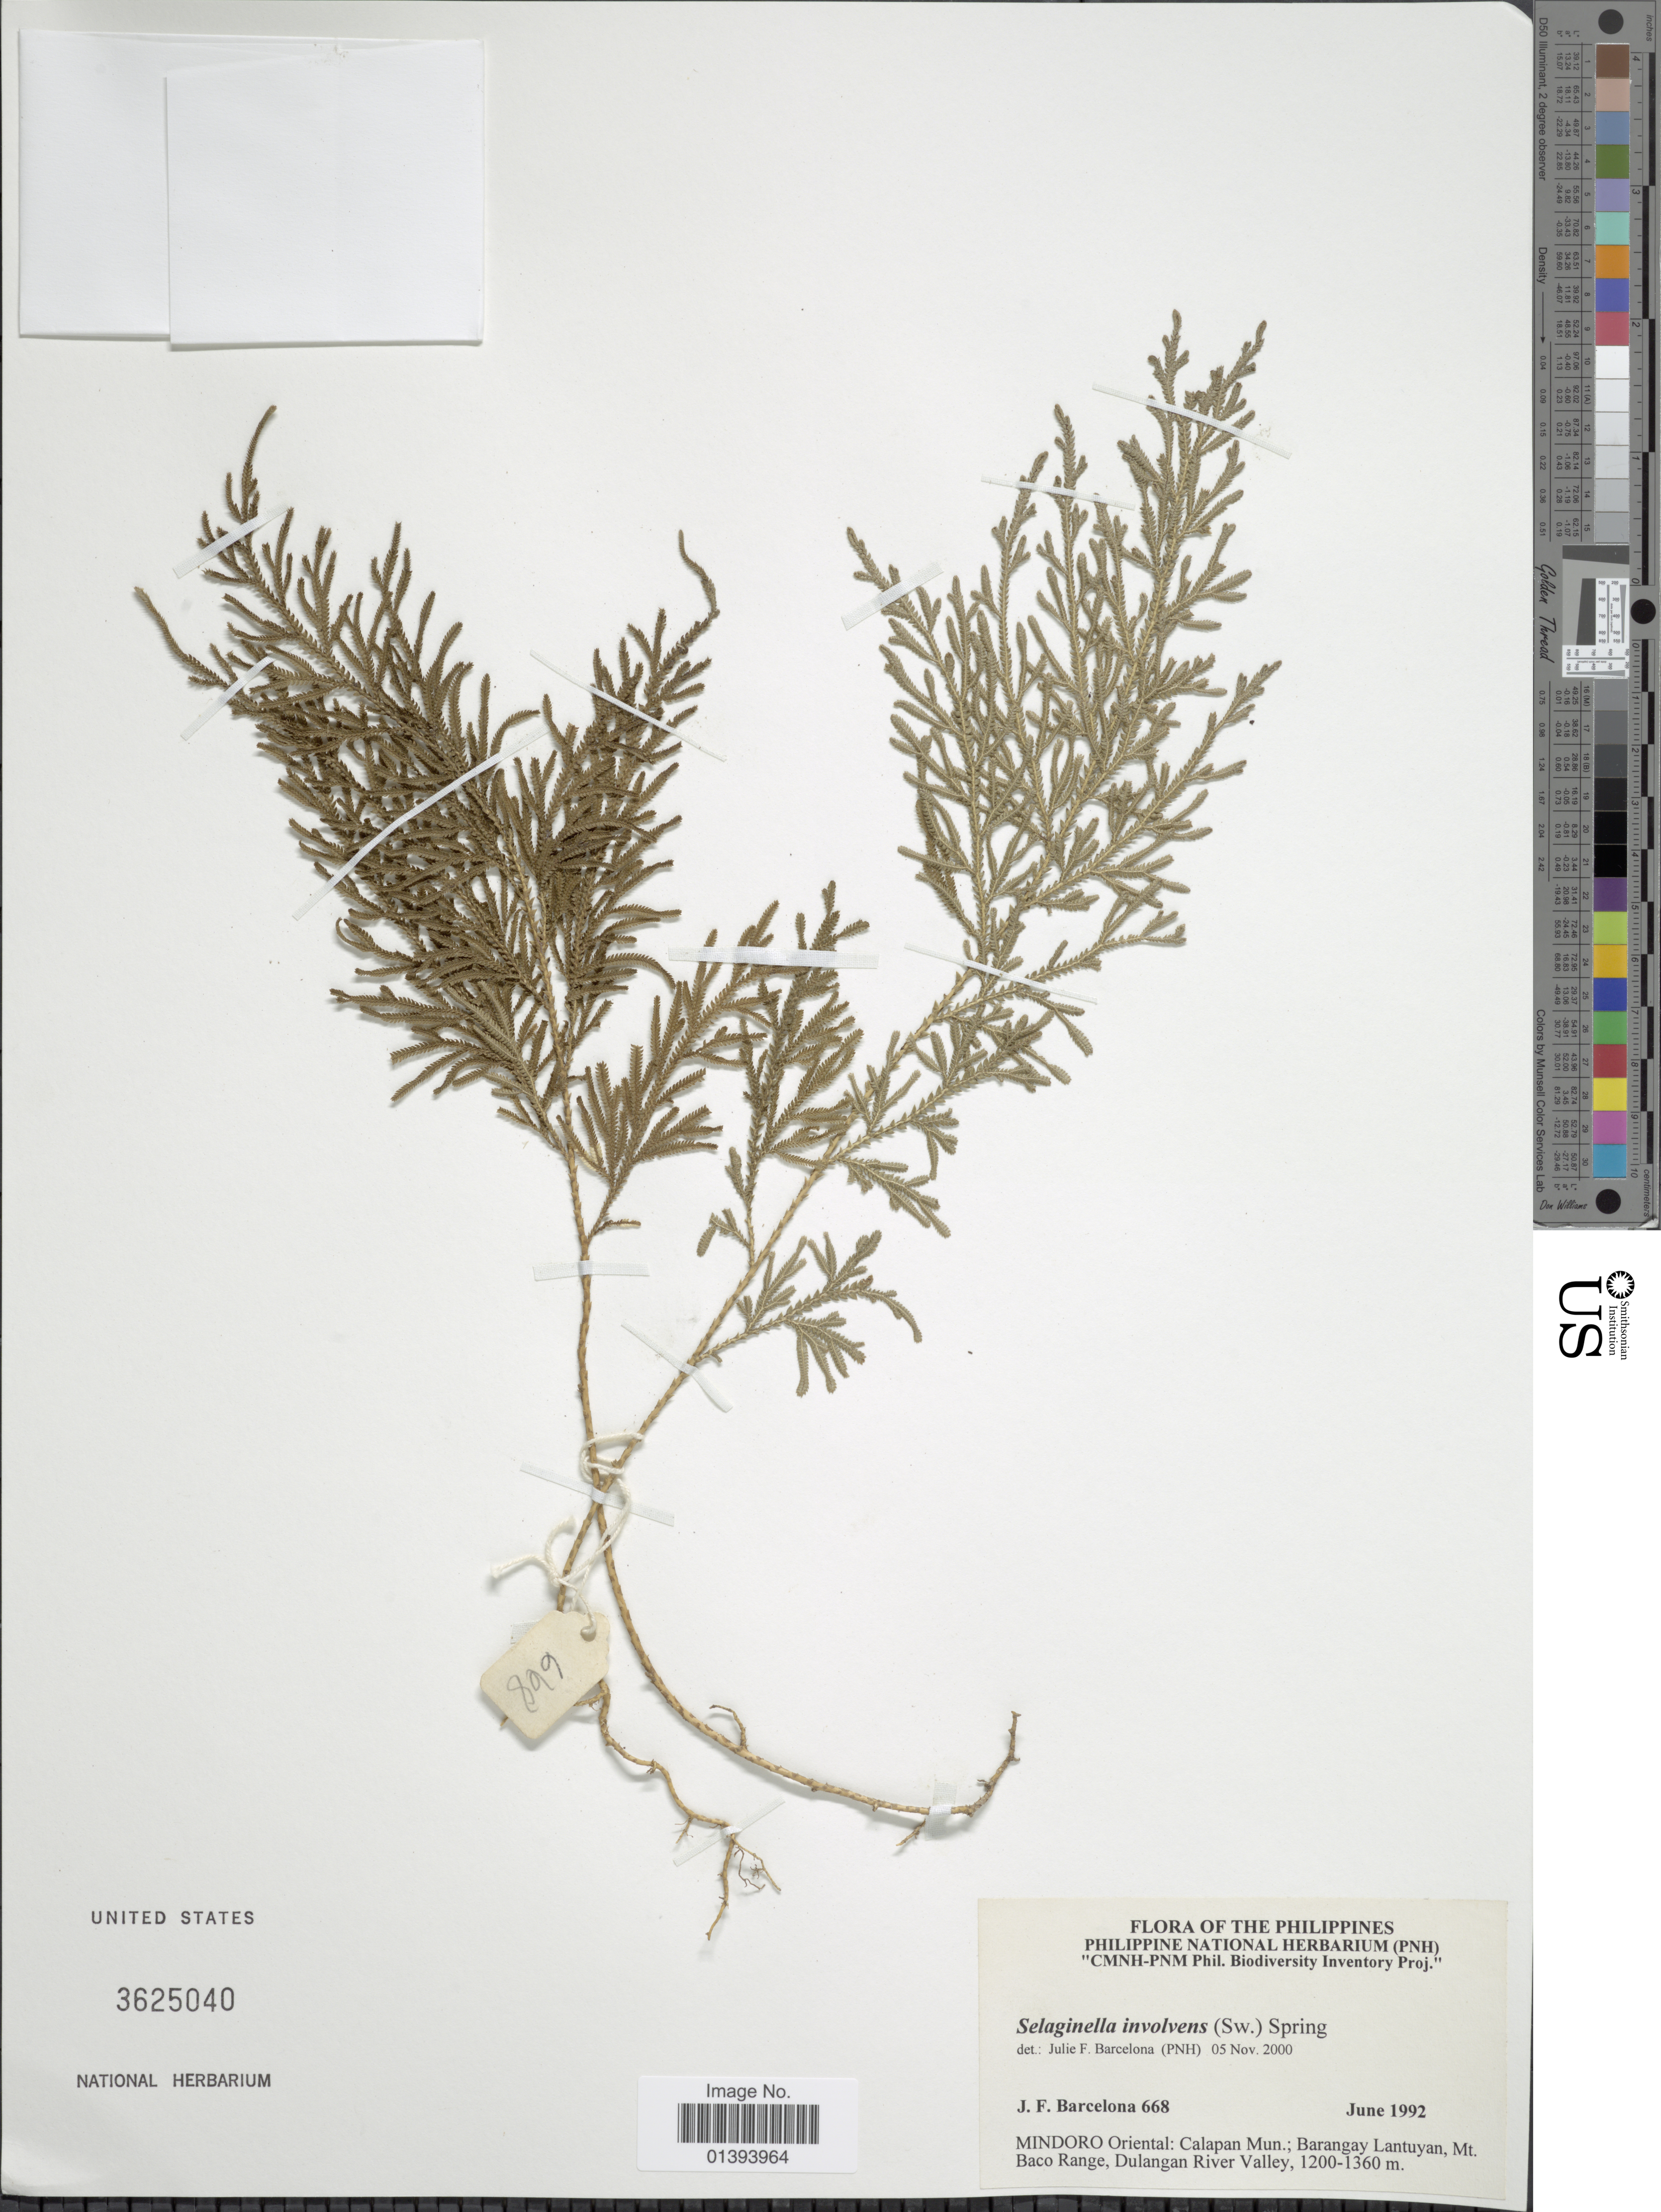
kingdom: Plantae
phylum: Tracheophyta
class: Lycopodiopsida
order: Selaginellales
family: Selaginellaceae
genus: Selaginella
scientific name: Selaginella involvens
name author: (Sw.) Spring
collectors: J. F. Barcelona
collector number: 668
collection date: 1992-06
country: Philippines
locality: Mindoro Oriental: Calapan Mun.: Barangay Lantuyan, Mt. Baco Range, Dulungan River Valley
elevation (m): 1200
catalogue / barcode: US 3625040